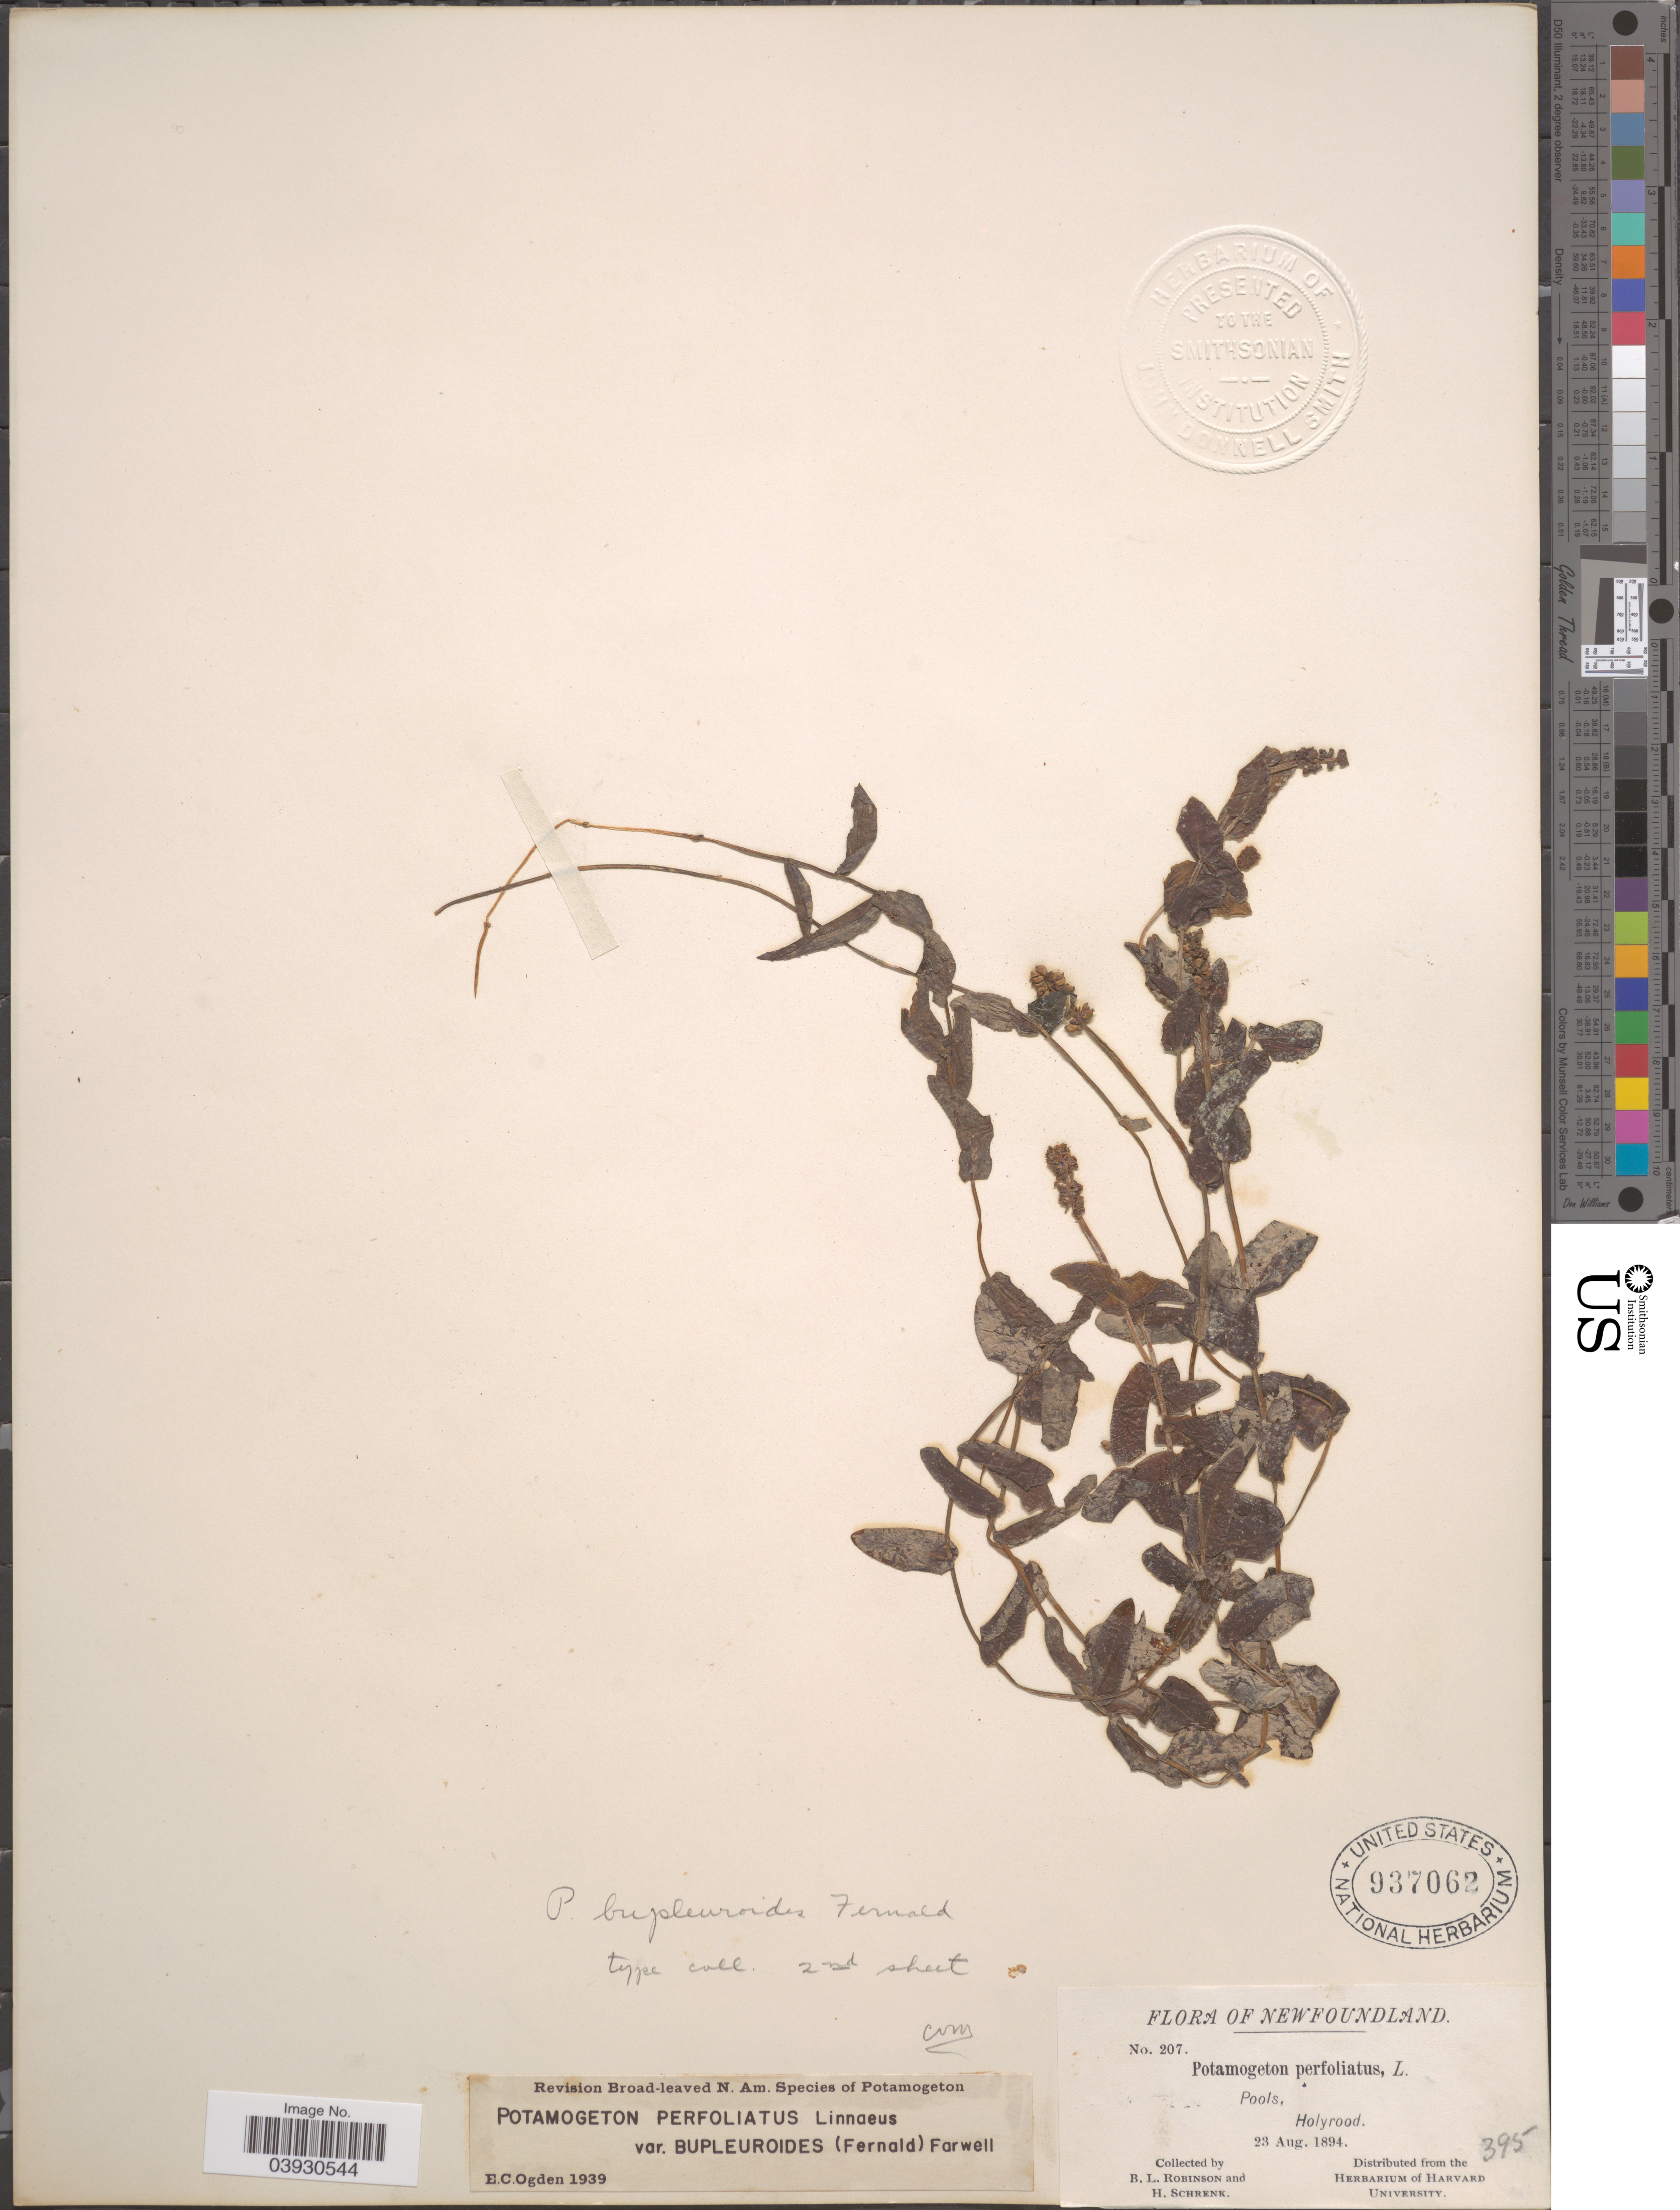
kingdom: Plantae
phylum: Tracheophyta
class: Liliopsida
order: Alismatales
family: Potamogetonaceae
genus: Potamogeton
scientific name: Potamogeton perfoliatus var. bupleuroides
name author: (Fernald) Farw.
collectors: B. L. Robinson & H. Schrenk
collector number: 207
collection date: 1894-08-23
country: Canada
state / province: Newfoundland and Labrador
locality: Pools, Holyrood.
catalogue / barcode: US 937062